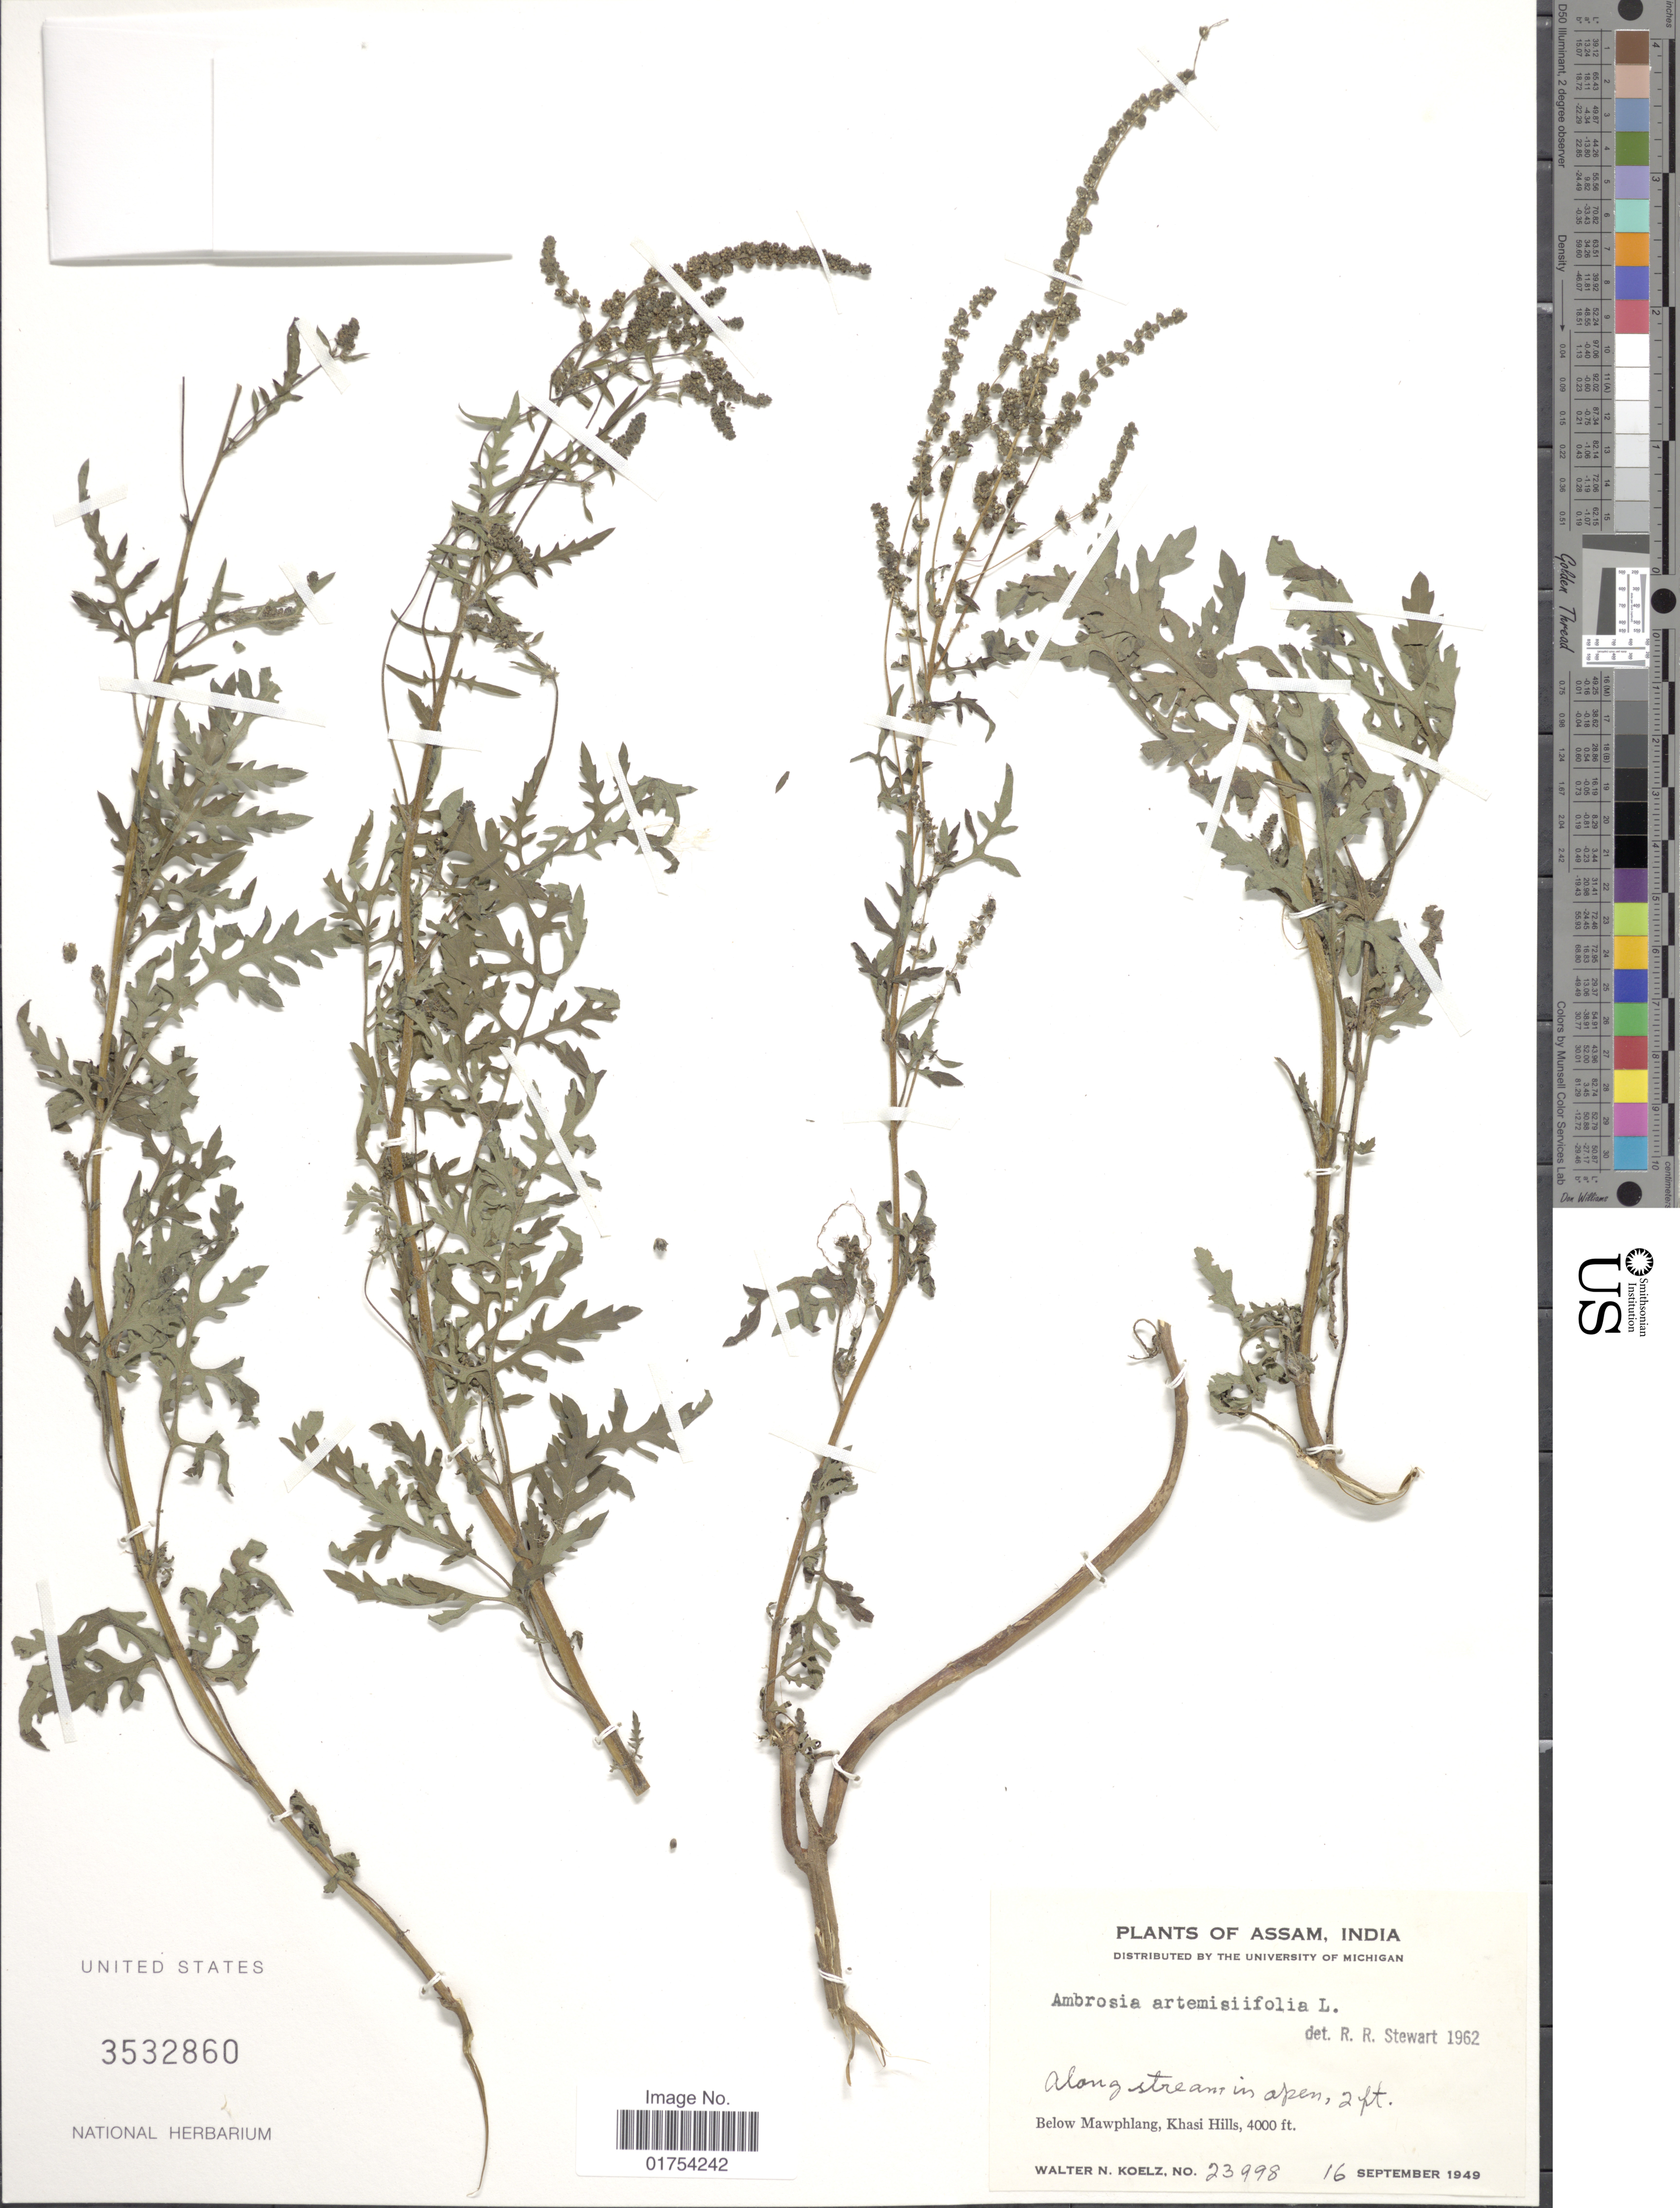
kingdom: Plantae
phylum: Tracheophyta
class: Magnoliopsida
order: Asterales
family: Asteraceae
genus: Ambrosia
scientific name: Ambrosia artemisiifolia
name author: L.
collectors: W. N. Koelz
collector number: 23998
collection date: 1949-09-16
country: India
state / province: Meghalaya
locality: Below Mawphlang, Khasi Hills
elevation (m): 1219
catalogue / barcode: US 3532860